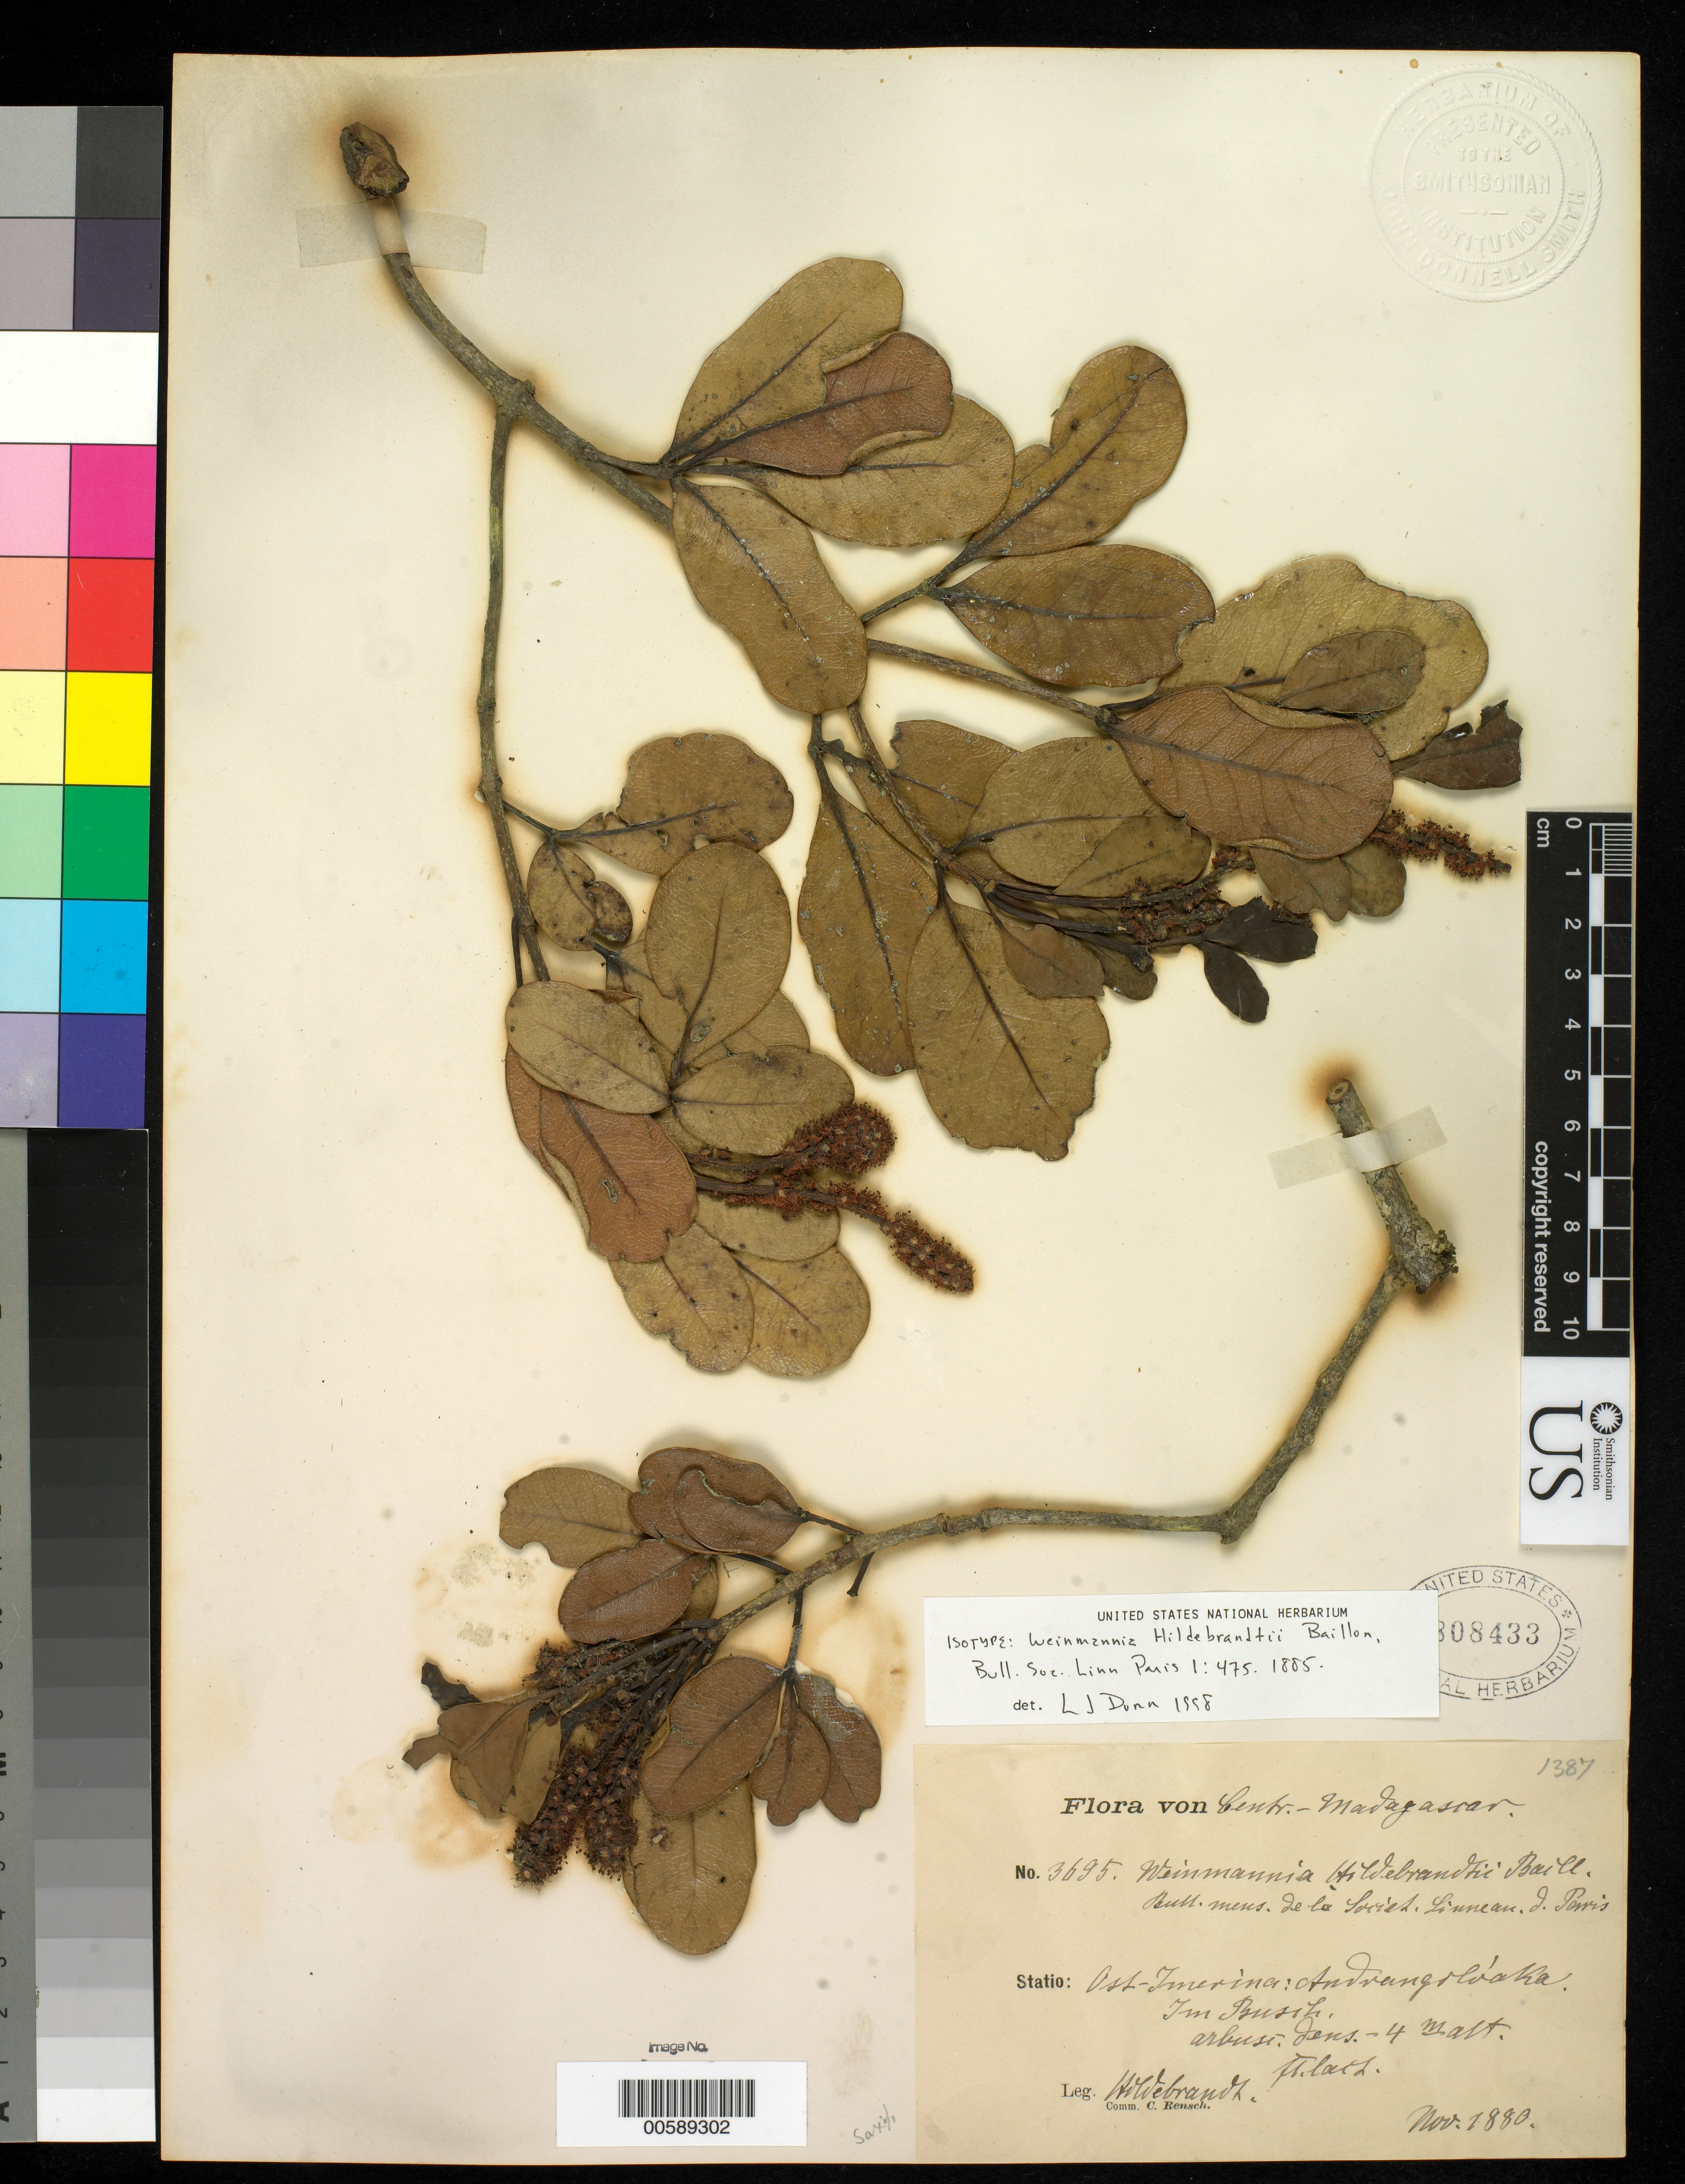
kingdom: Plantae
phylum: Tracheophyta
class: Magnoliopsida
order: Oxalidales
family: Cunoniaceae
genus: Weinmannia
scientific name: Weinmannia hildebrandtii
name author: Baill.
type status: Isotype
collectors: J. Hildebrandt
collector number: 3695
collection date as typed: Nov 1880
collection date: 1880-11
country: Madagascar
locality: Centre, Est-Imerina Andrangoloaka.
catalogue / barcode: US 808433